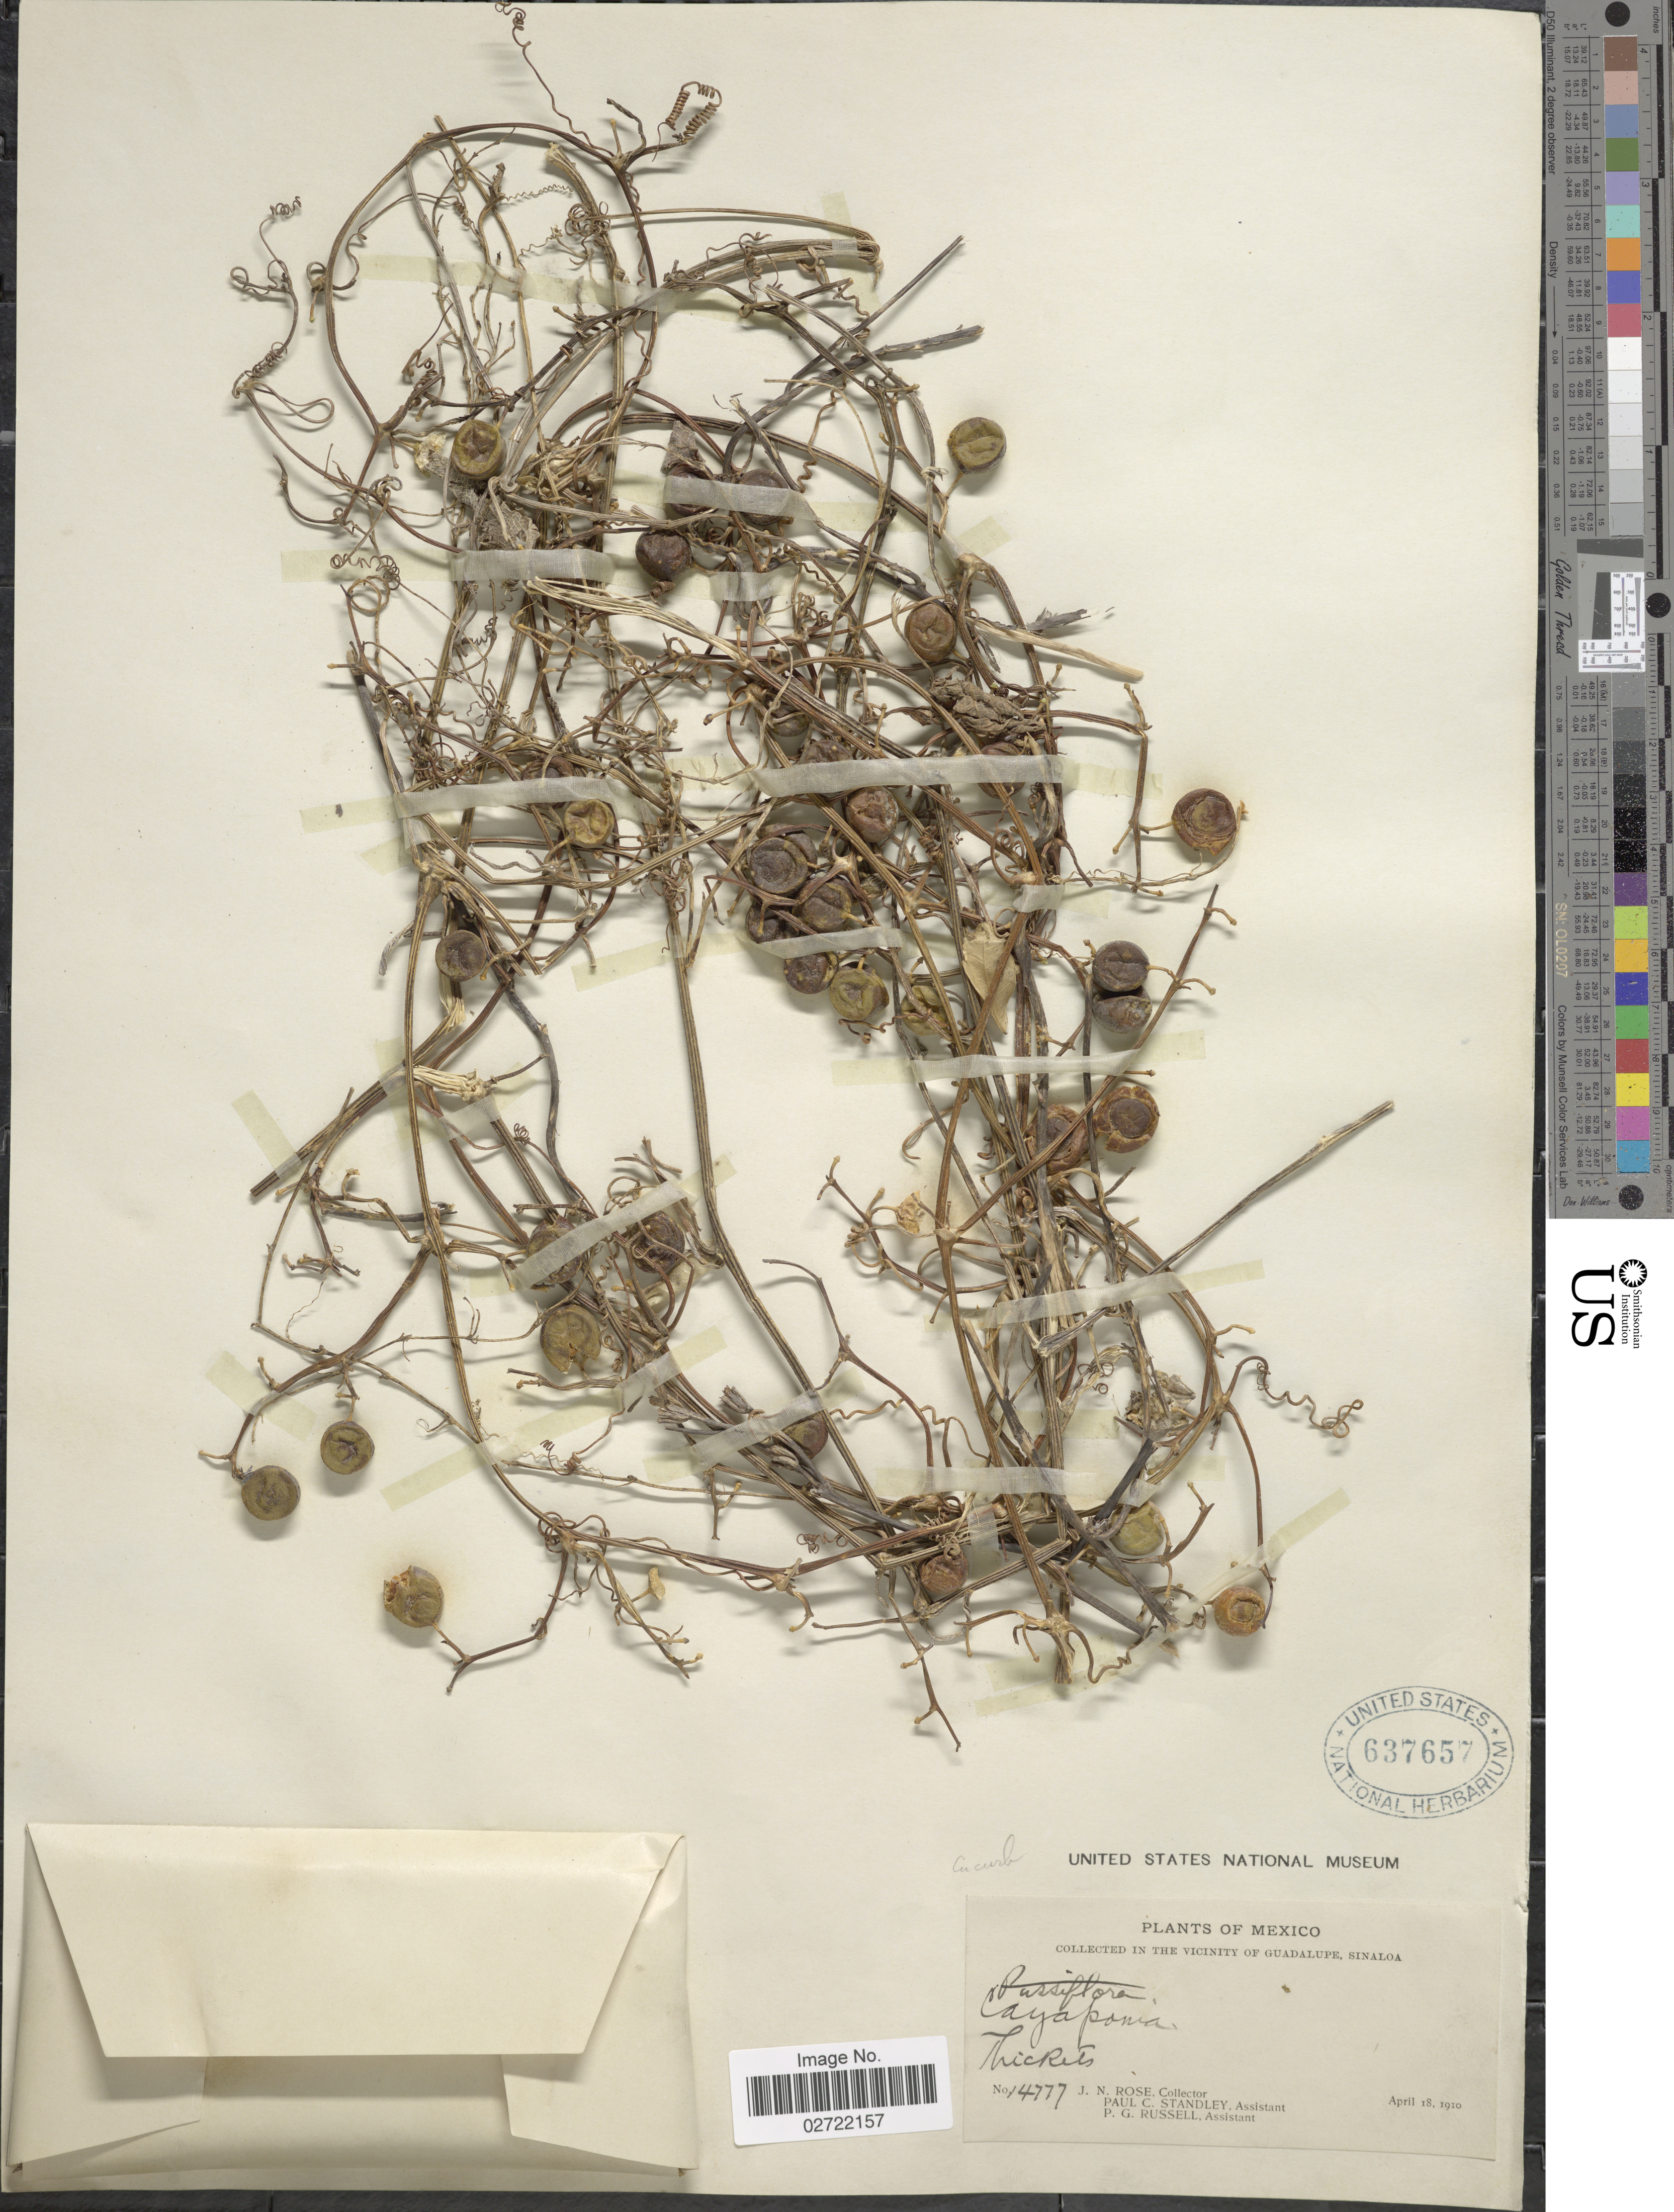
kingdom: Plantae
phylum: Tracheophyta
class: Magnoliopsida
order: Cucurbitales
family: Cucurbitaceae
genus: Cayaponia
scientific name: Cayaponia attenuata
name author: (Hook. & Arn.) Cogn.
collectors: J. N. Rose, P. C. Standley & P. G. Russell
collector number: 14777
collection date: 1910-04-18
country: Mexico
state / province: Sinaloa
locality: Vicinity of Guadalupe.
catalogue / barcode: US 637657